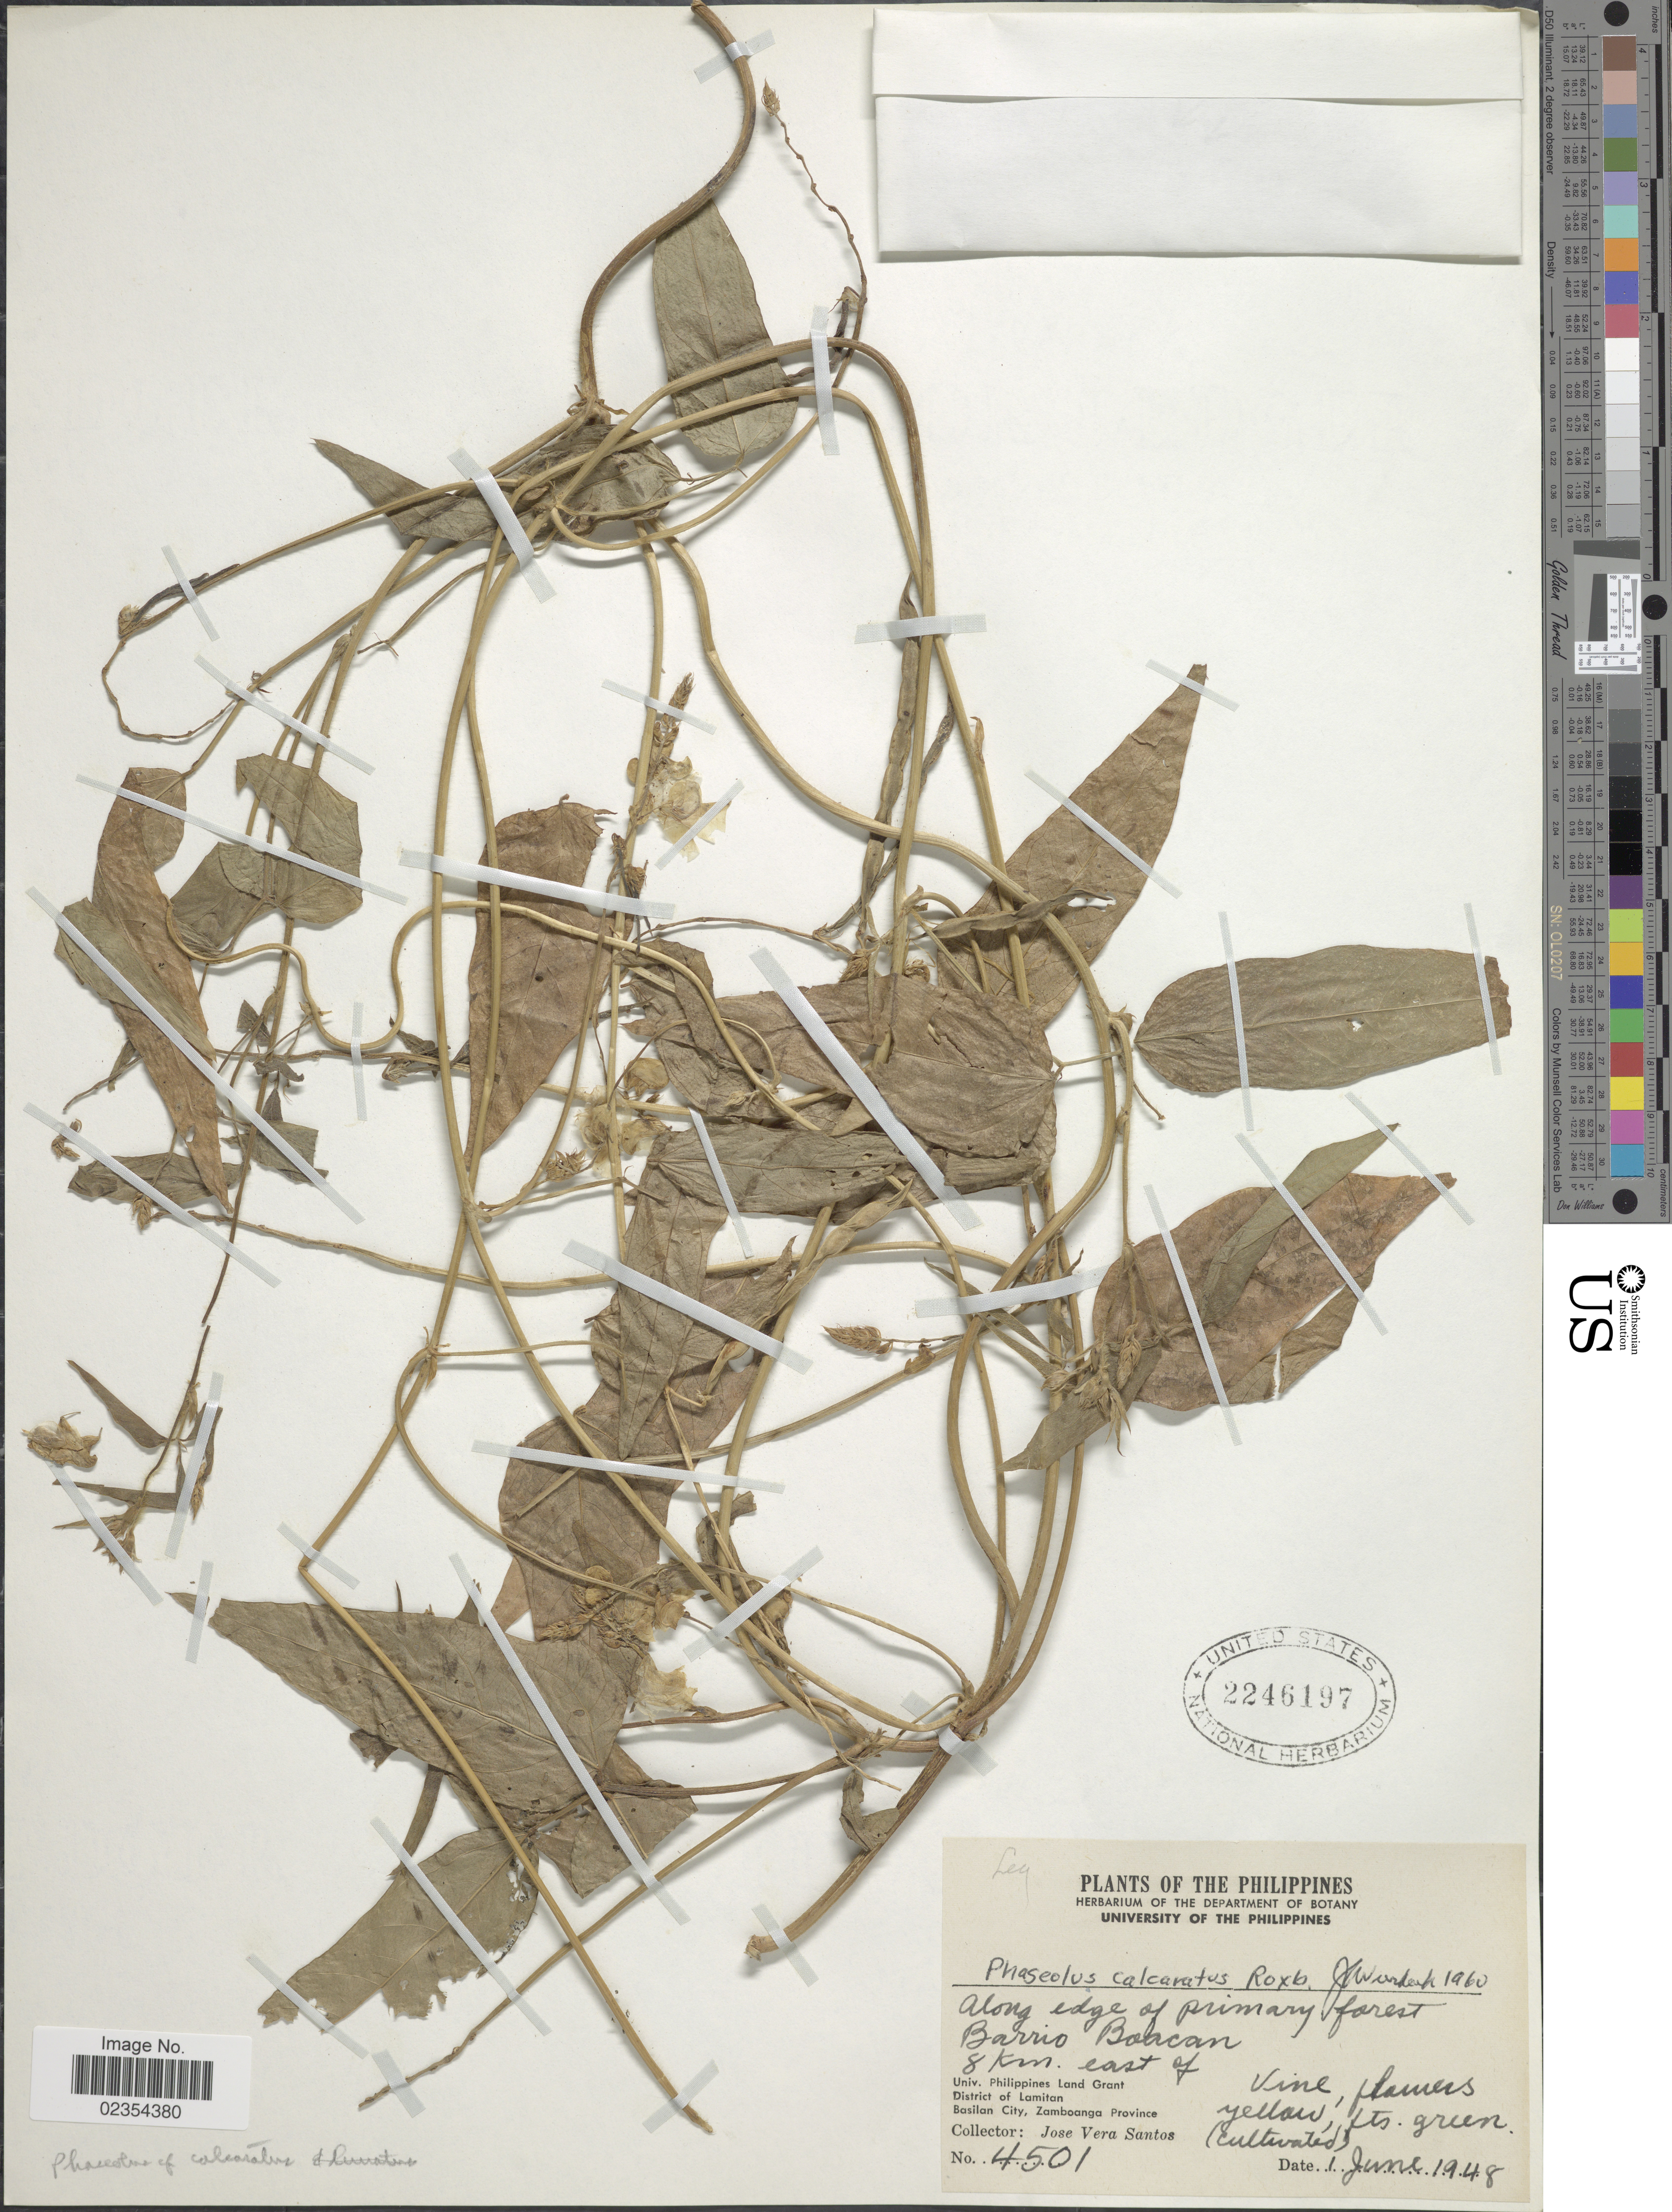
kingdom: Plantae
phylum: Tracheophyta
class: Magnoliopsida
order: Fabales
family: Fabaceae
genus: Vigna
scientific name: Vigna umbellata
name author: (Thunb.) Ohwi & H. Ohashi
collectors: J. V. Santos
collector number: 4501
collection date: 1948-06-01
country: Philippines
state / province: Muslim Mindanao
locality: Along edge of primary forest, Barrio Boacan, 8 km. east of Univ. Philippines Land Grant, District of Lamilton, Basilan City, Zamboanga Province, cultivated.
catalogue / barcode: US 2246197